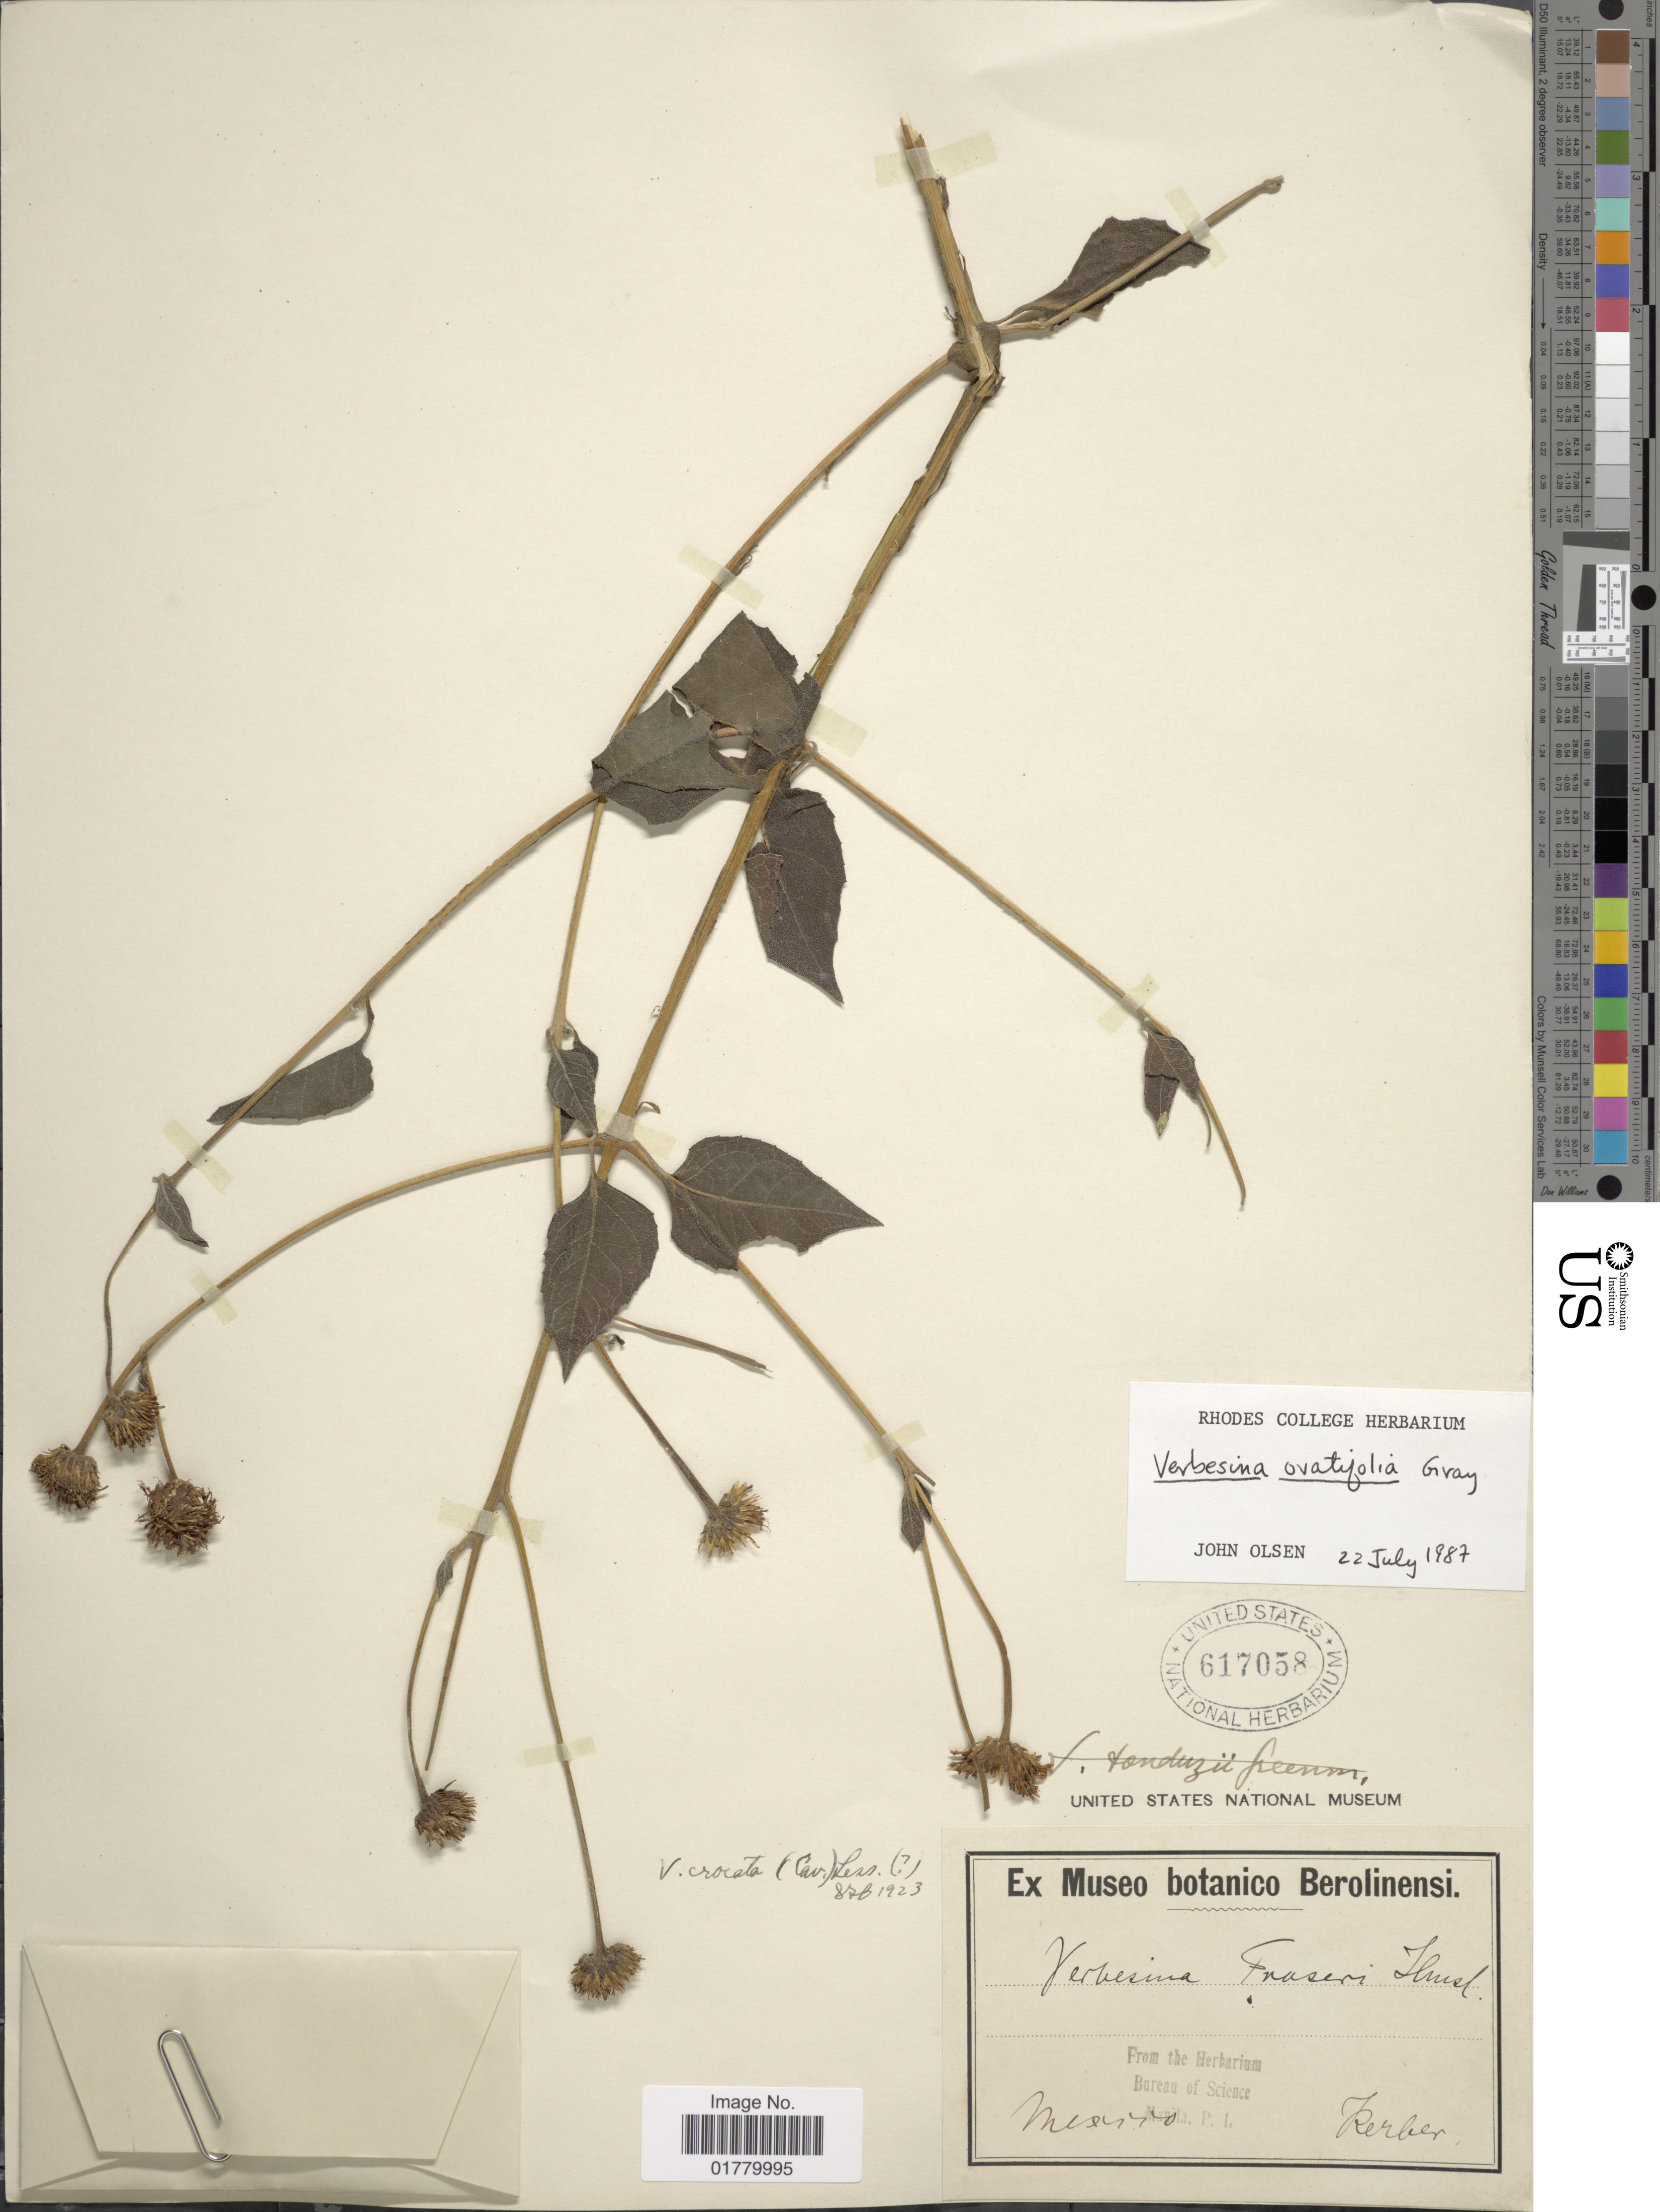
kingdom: Plantae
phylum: Tracheophyta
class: Magnoliopsida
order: Asterales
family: Asteraceae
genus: Verbesina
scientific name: Verbesina ovatifolia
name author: A. Gray ex Hemsl.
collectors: -. Kerber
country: Mexico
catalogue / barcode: US 617058